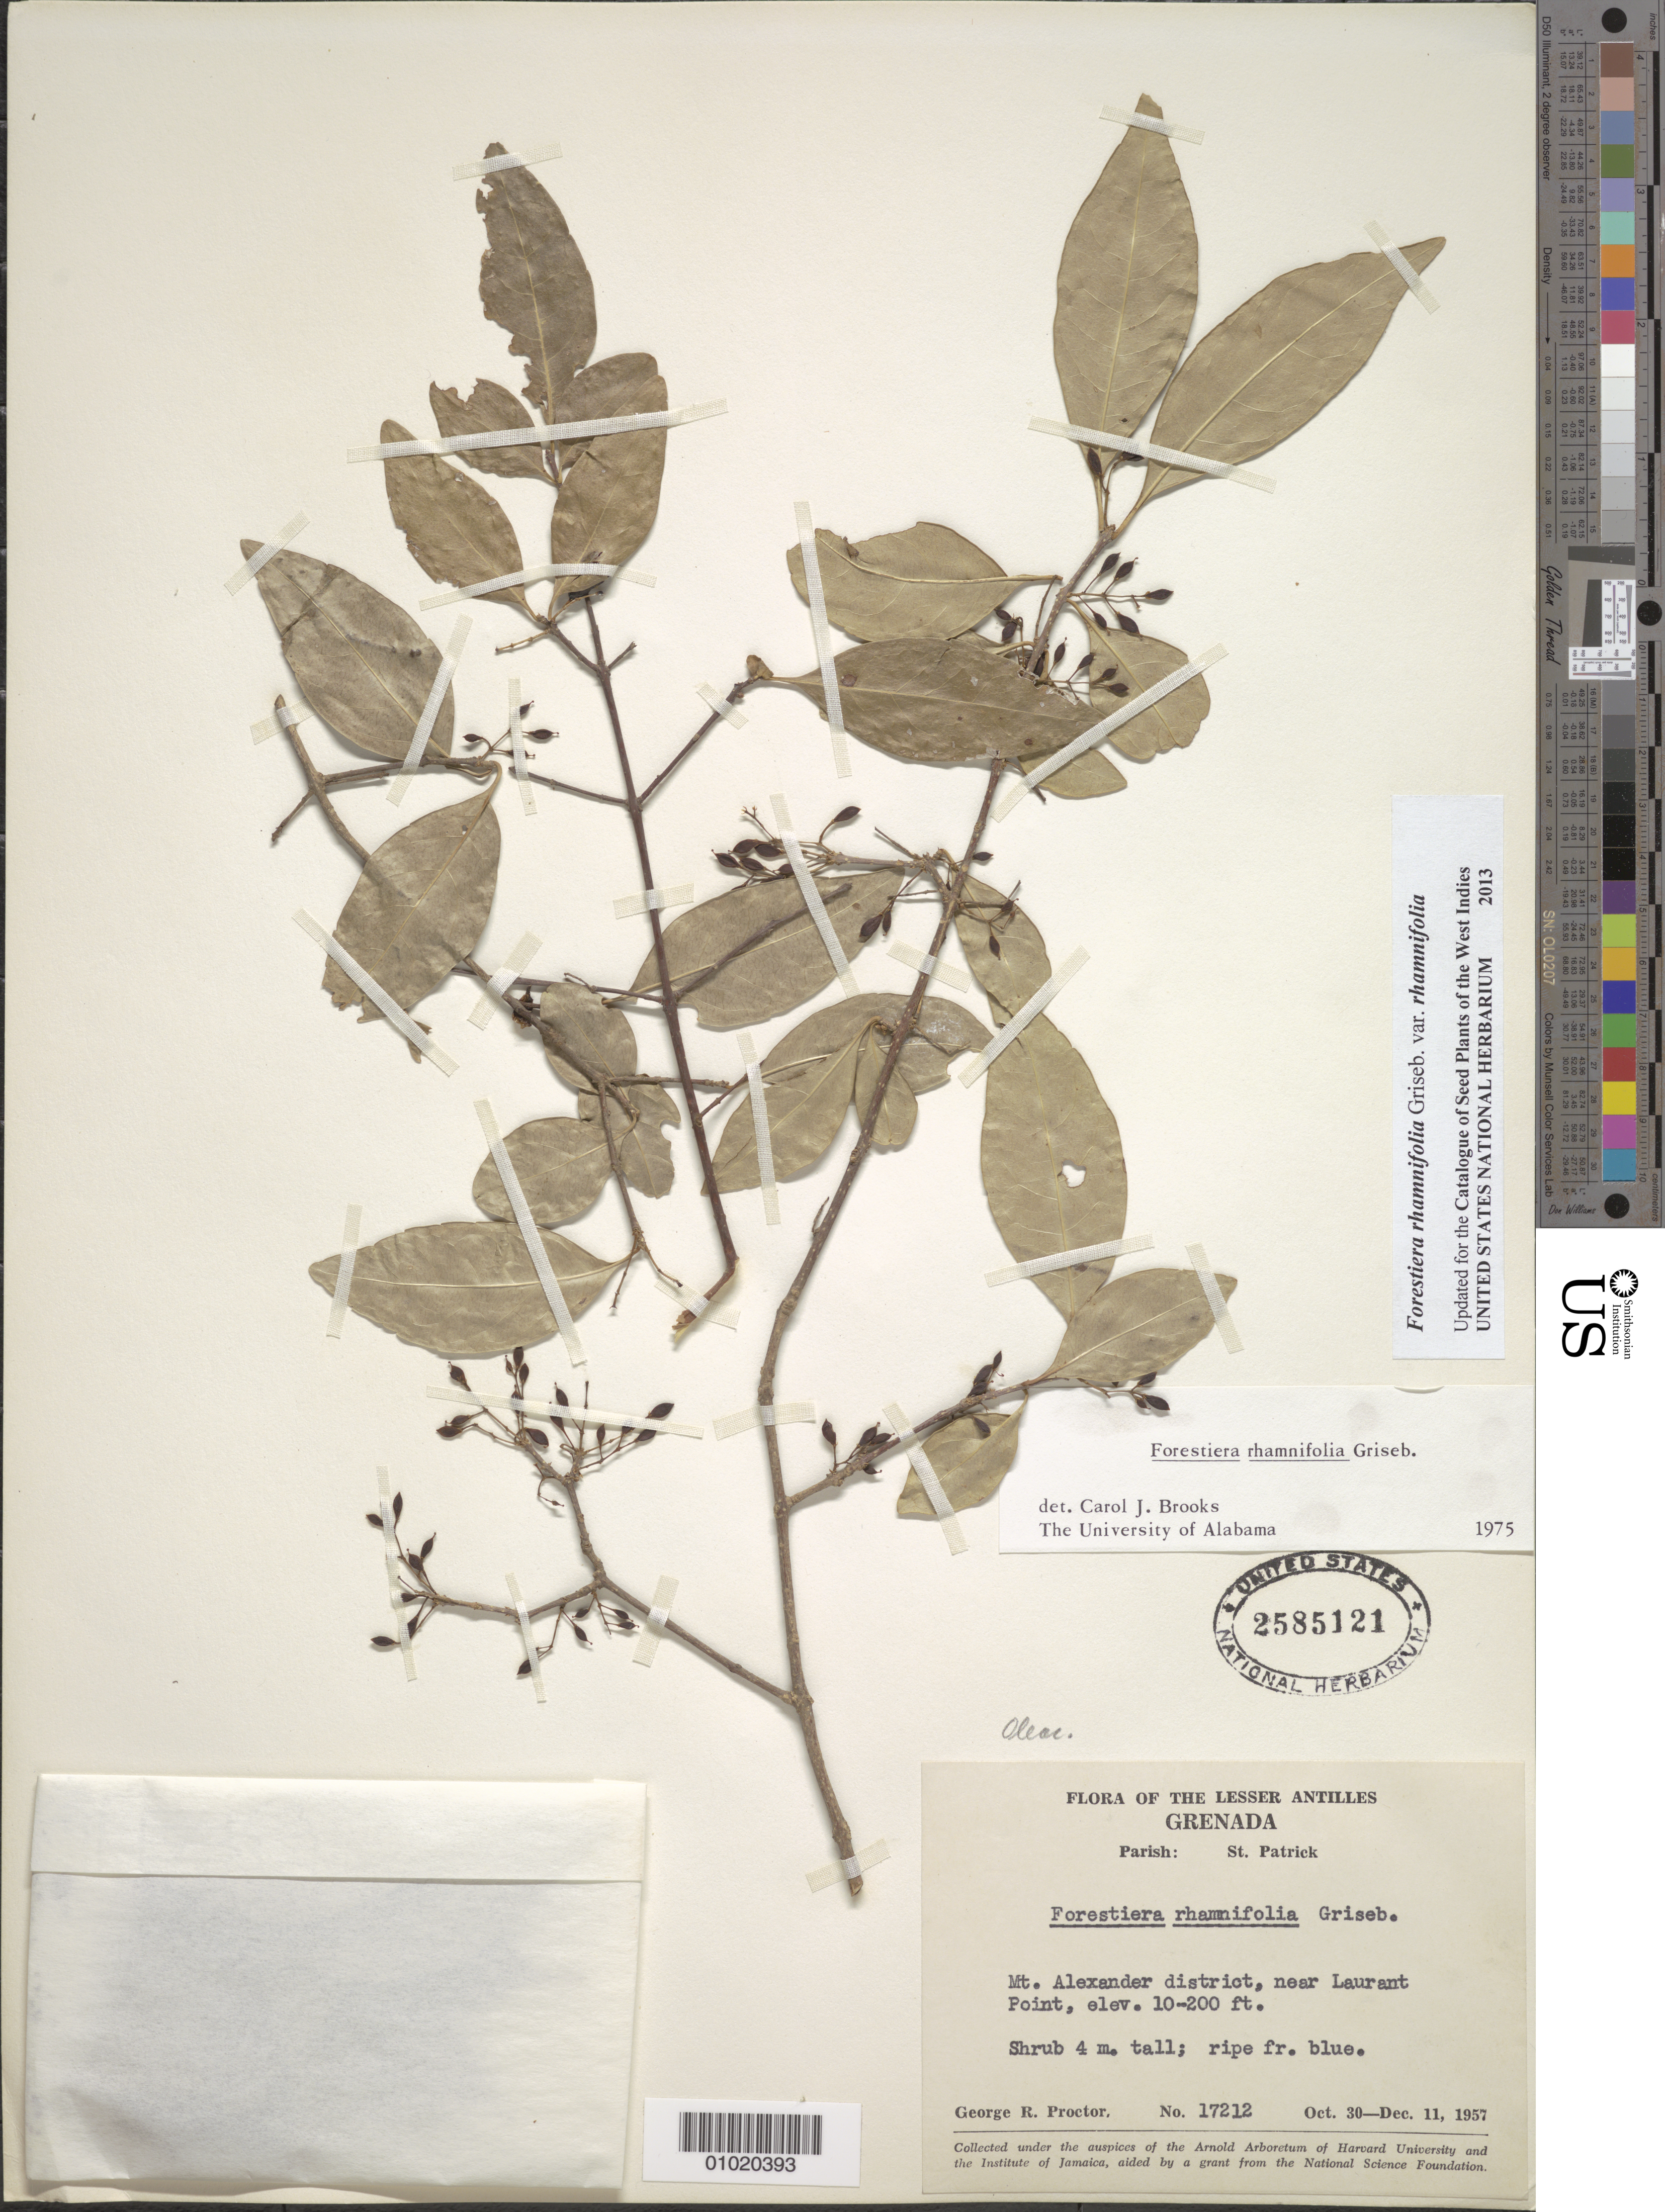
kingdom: Plantae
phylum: Tracheophyta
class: Magnoliopsida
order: Lamiales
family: Oleaceae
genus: Forestiera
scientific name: Forestiera rhamnifolia var. pilosa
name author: Stearn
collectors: G. R. Proctor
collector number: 17212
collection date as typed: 30 Oct 1957 to 11 Dec 1957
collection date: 1957-10-30/1957-12-11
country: Grenada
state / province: Saint Patrick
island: Grenada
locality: Mt. Alexander district, near Laurant Point.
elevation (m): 3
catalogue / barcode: US 2585121